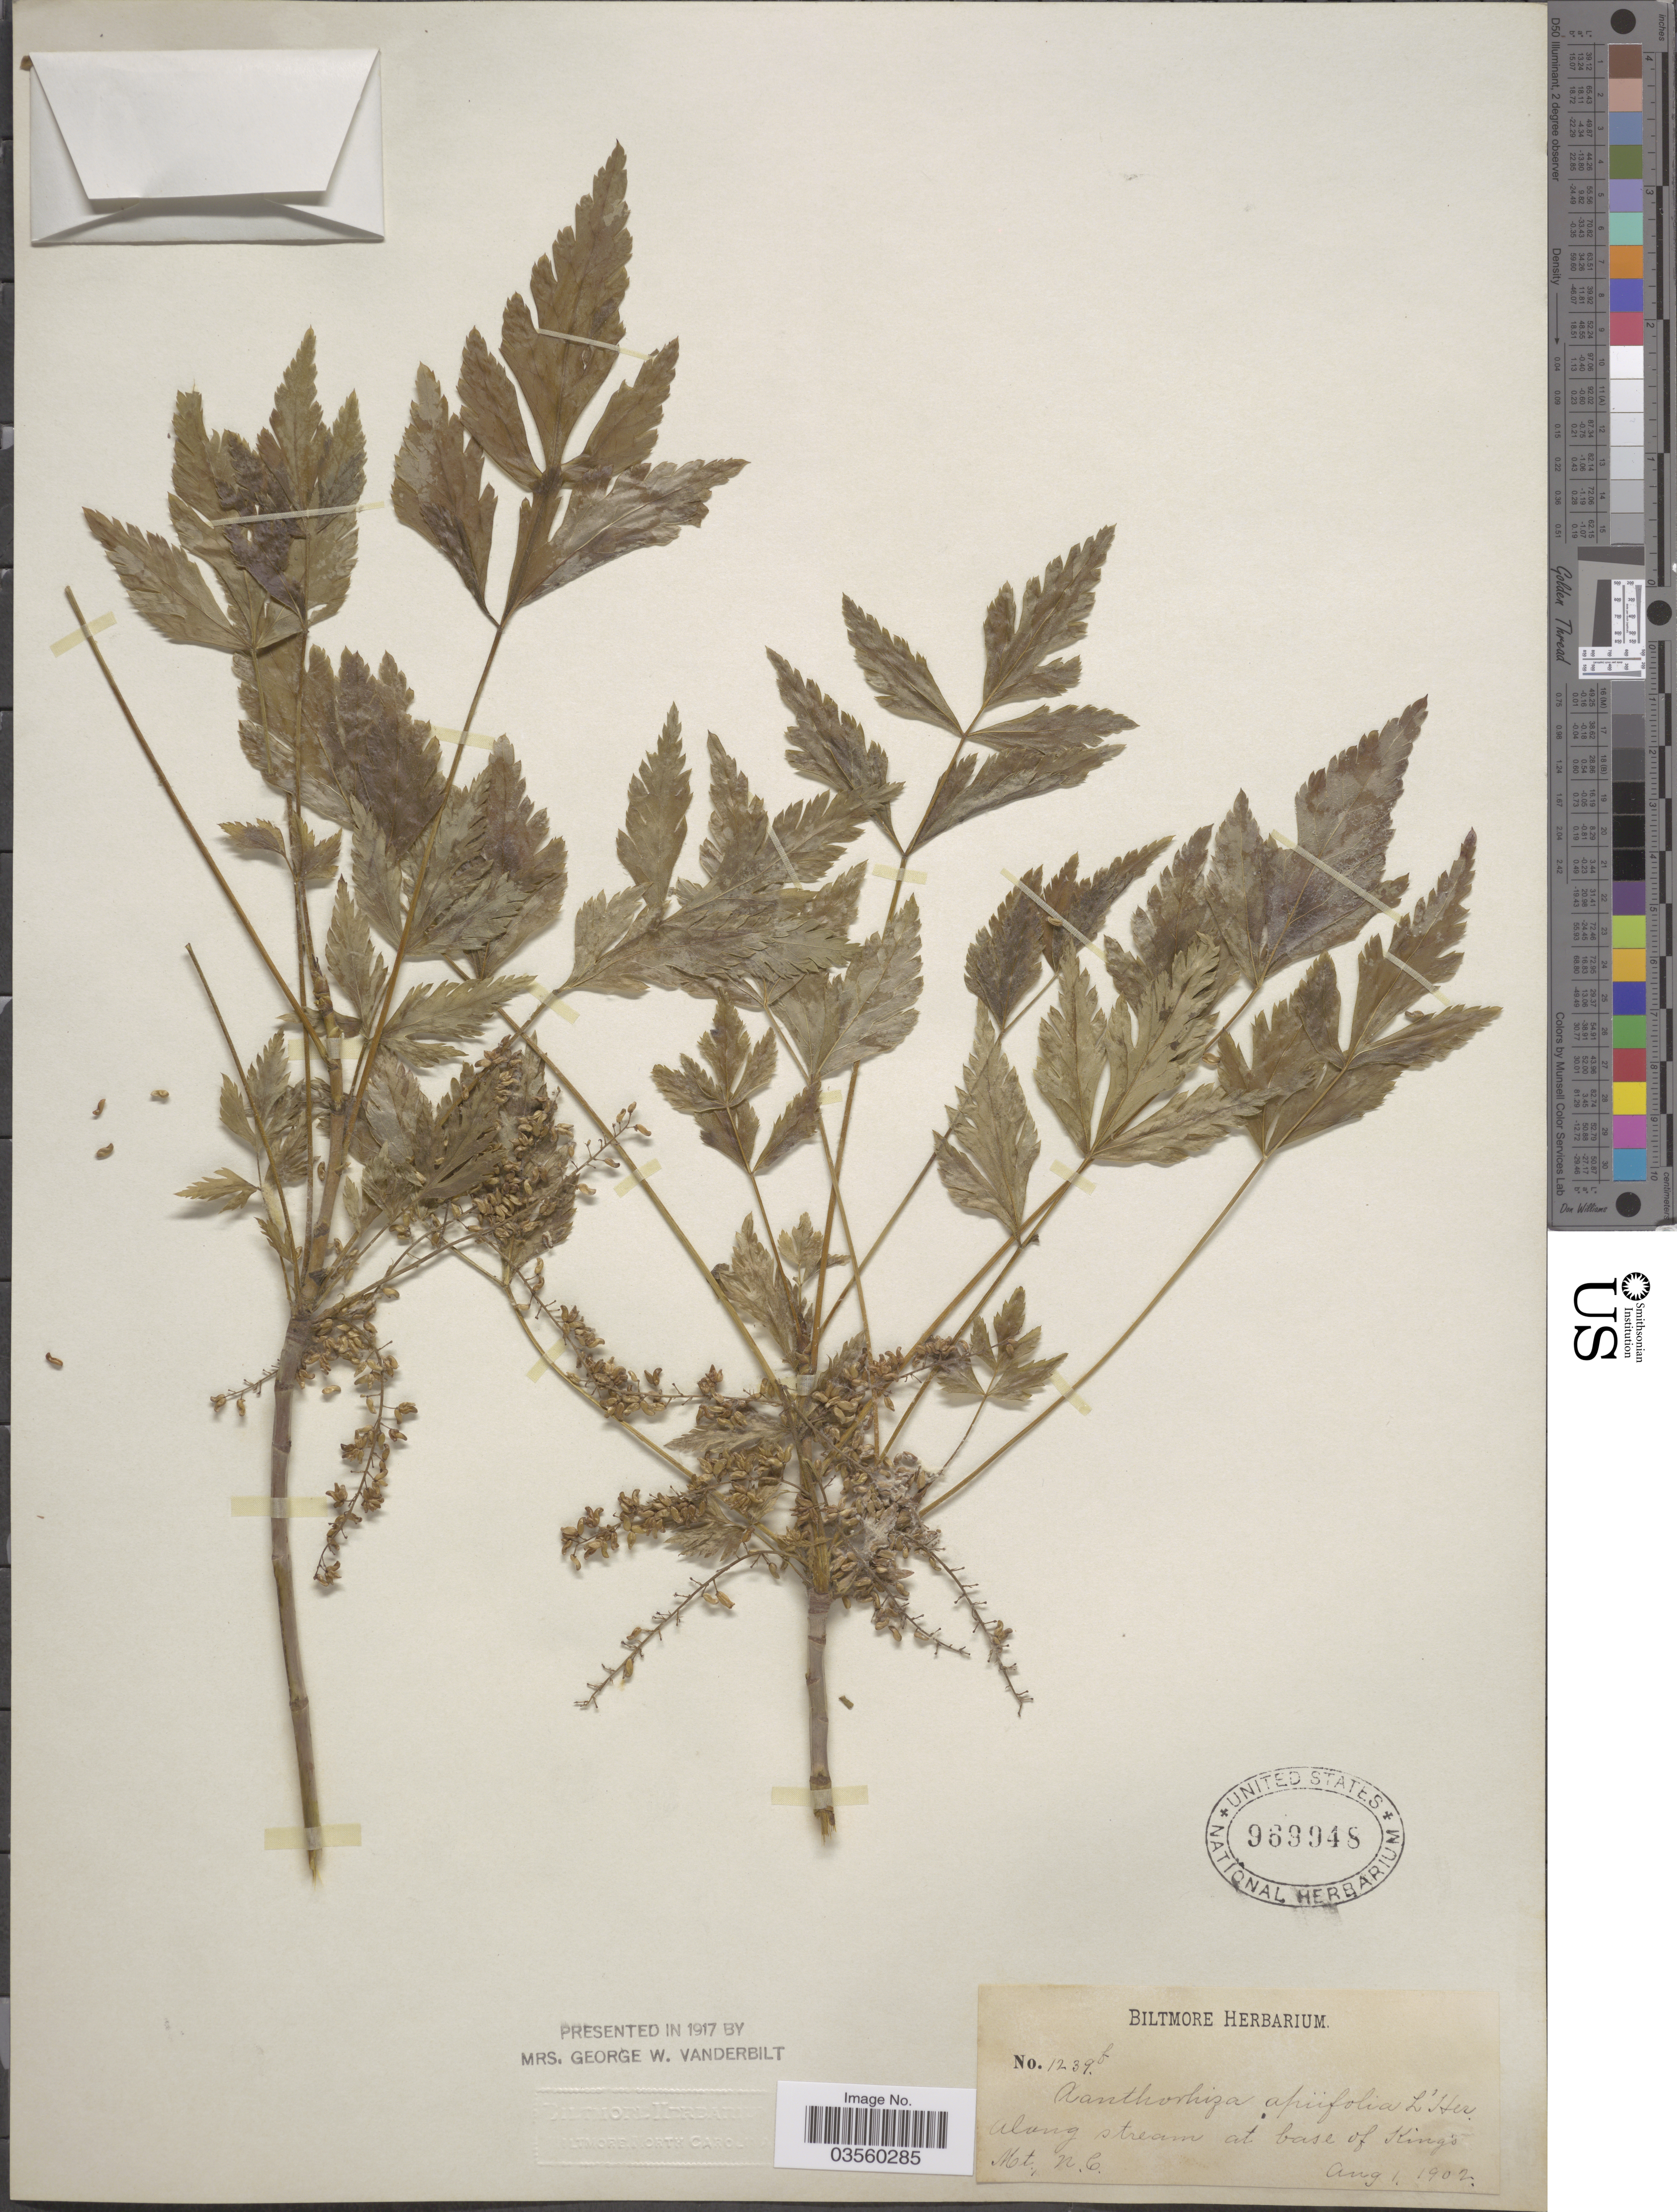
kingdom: Plantae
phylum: Tracheophyta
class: Magnoliopsida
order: Ranunculales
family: Ranunculaceae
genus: Xanthorhiza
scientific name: Xanthorhiza apiifolia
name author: L'Hér.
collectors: ex herb. Biltmore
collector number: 1239f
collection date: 1902-08-01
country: United States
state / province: North Carolina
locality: Along stream at base of King's Mt.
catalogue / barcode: US 969948